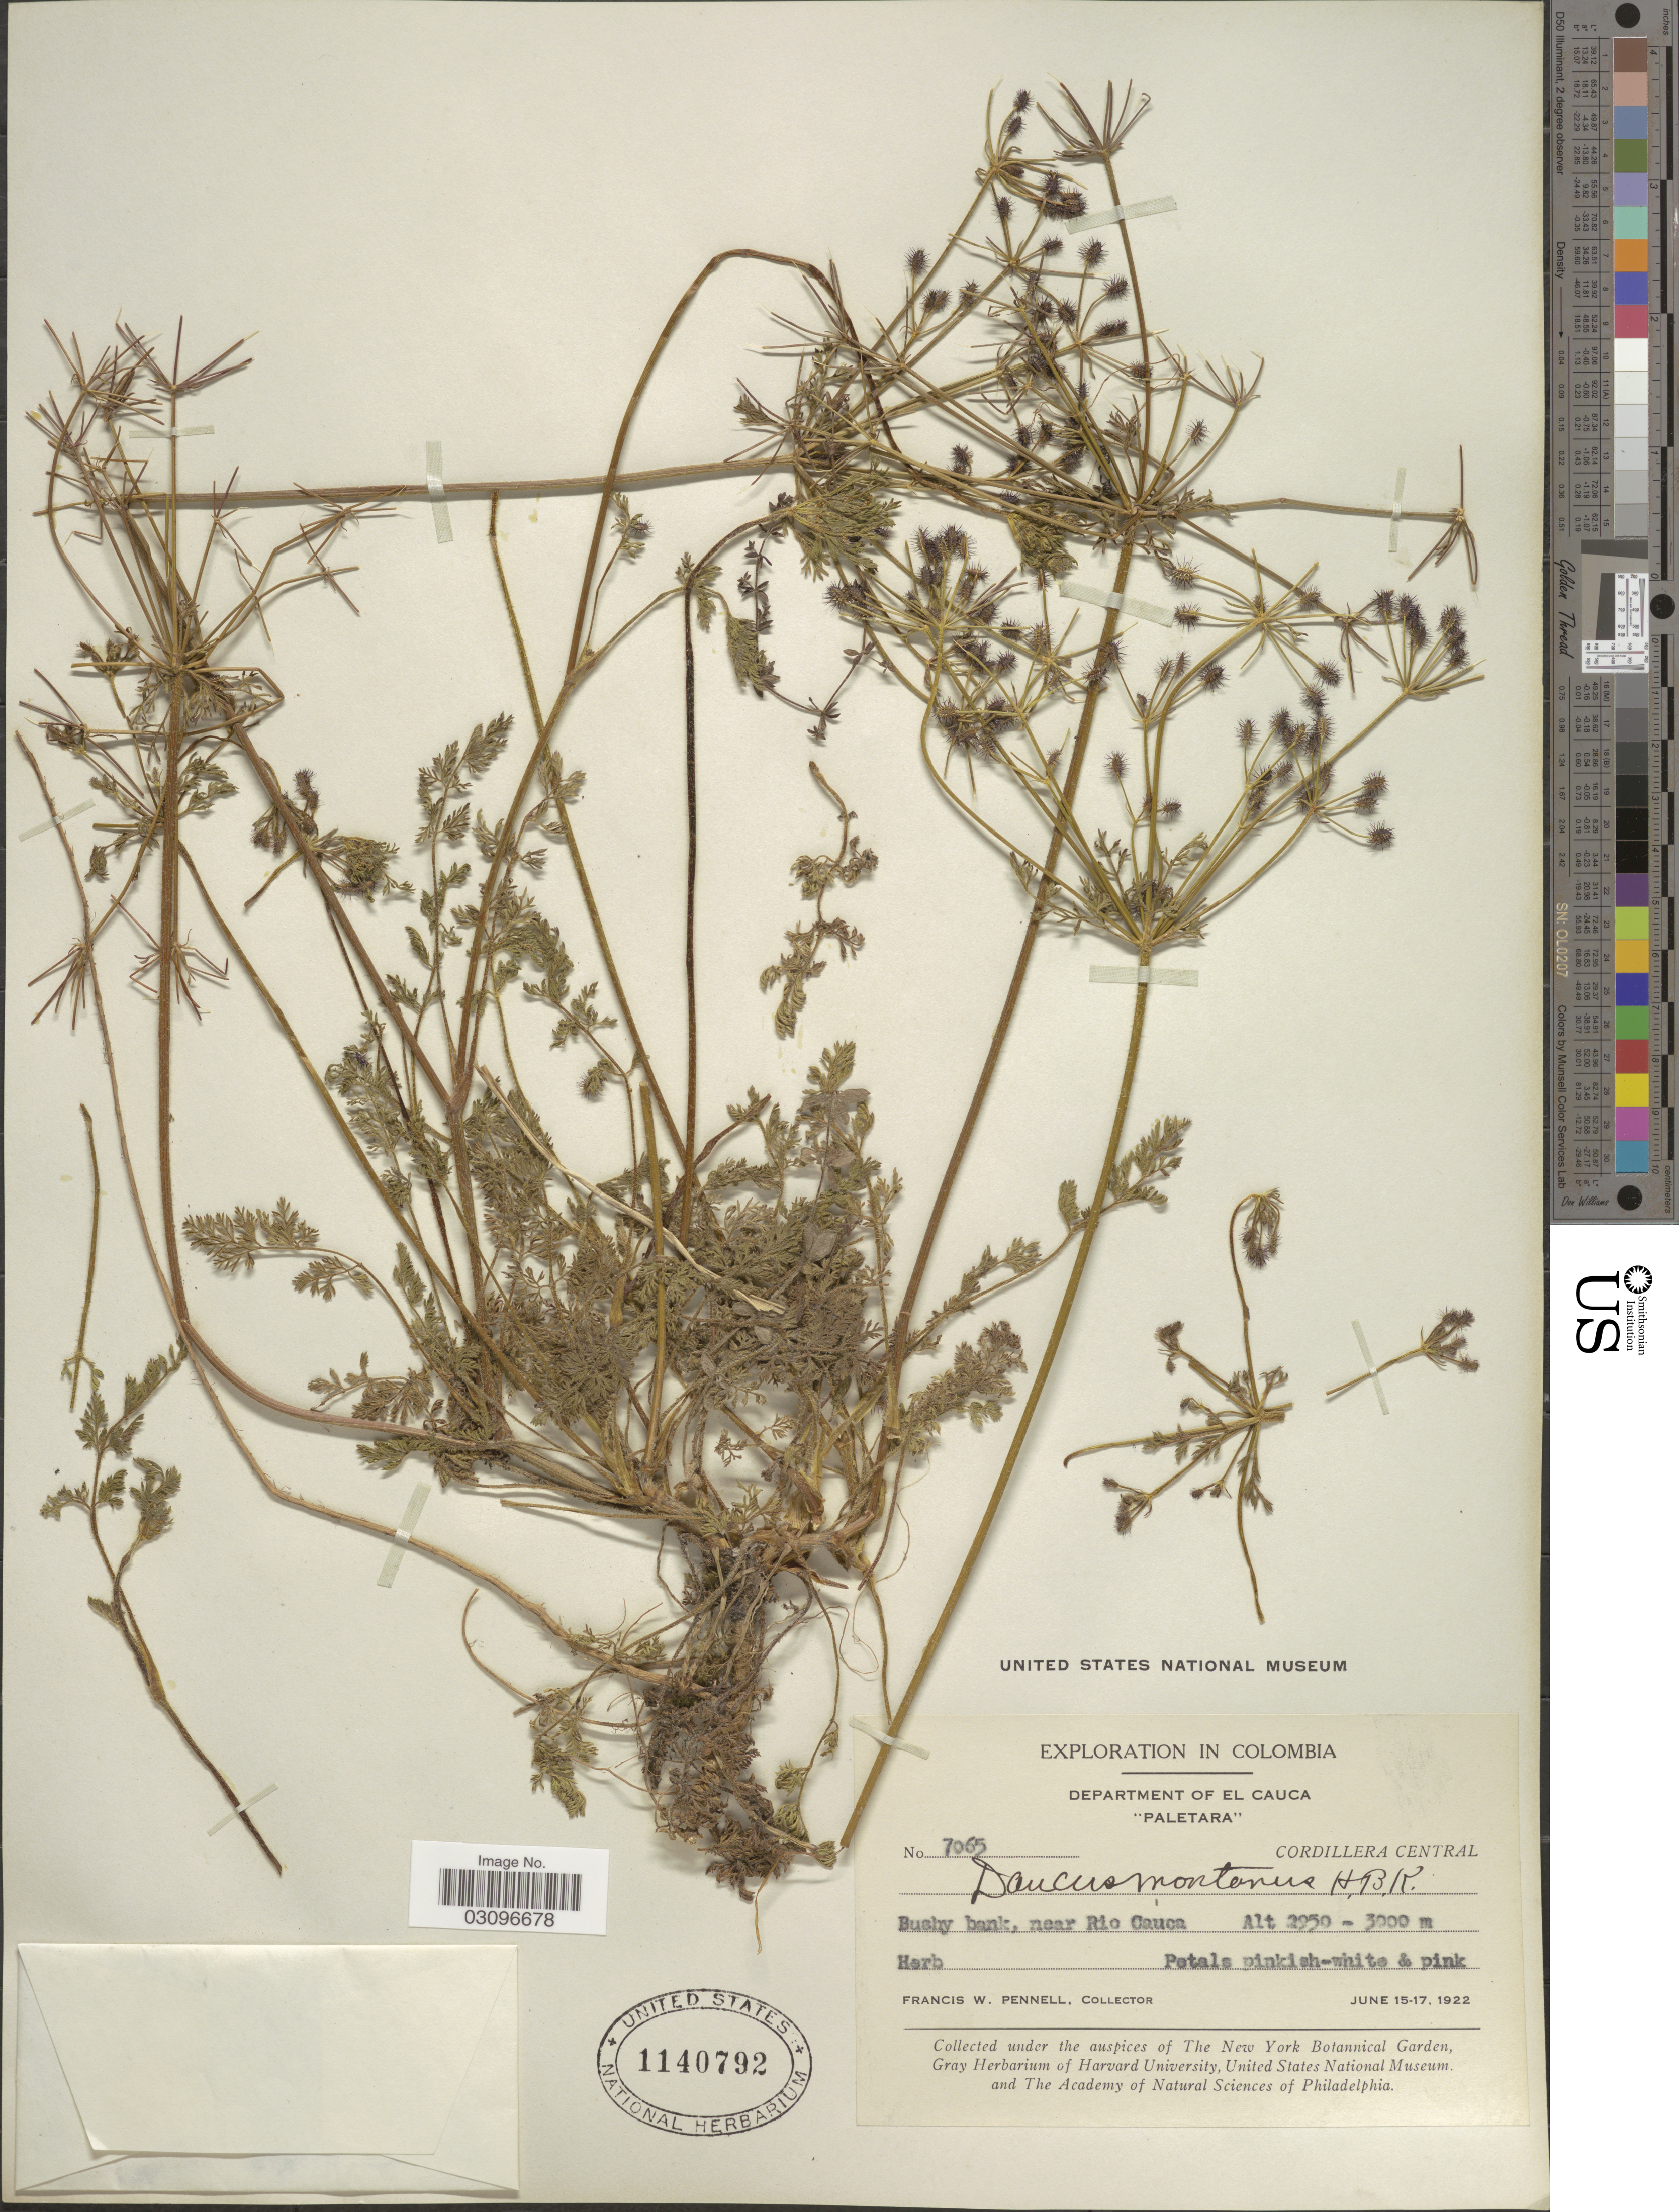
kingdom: Plantae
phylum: Tracheophyta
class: Magnoliopsida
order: Apiales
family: Apiaceae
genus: Daucus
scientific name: Daucus montanus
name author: Humb. & Bonpl. ex Spreng.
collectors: F. W. Pennell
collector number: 7065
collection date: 1922-06-15/1922-06-17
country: Colombia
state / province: Cauca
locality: Department of El Cauca. "Paletara". Cordillera Central. Bushy bank, near Rio Cauca.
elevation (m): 2950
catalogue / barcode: US 1140792